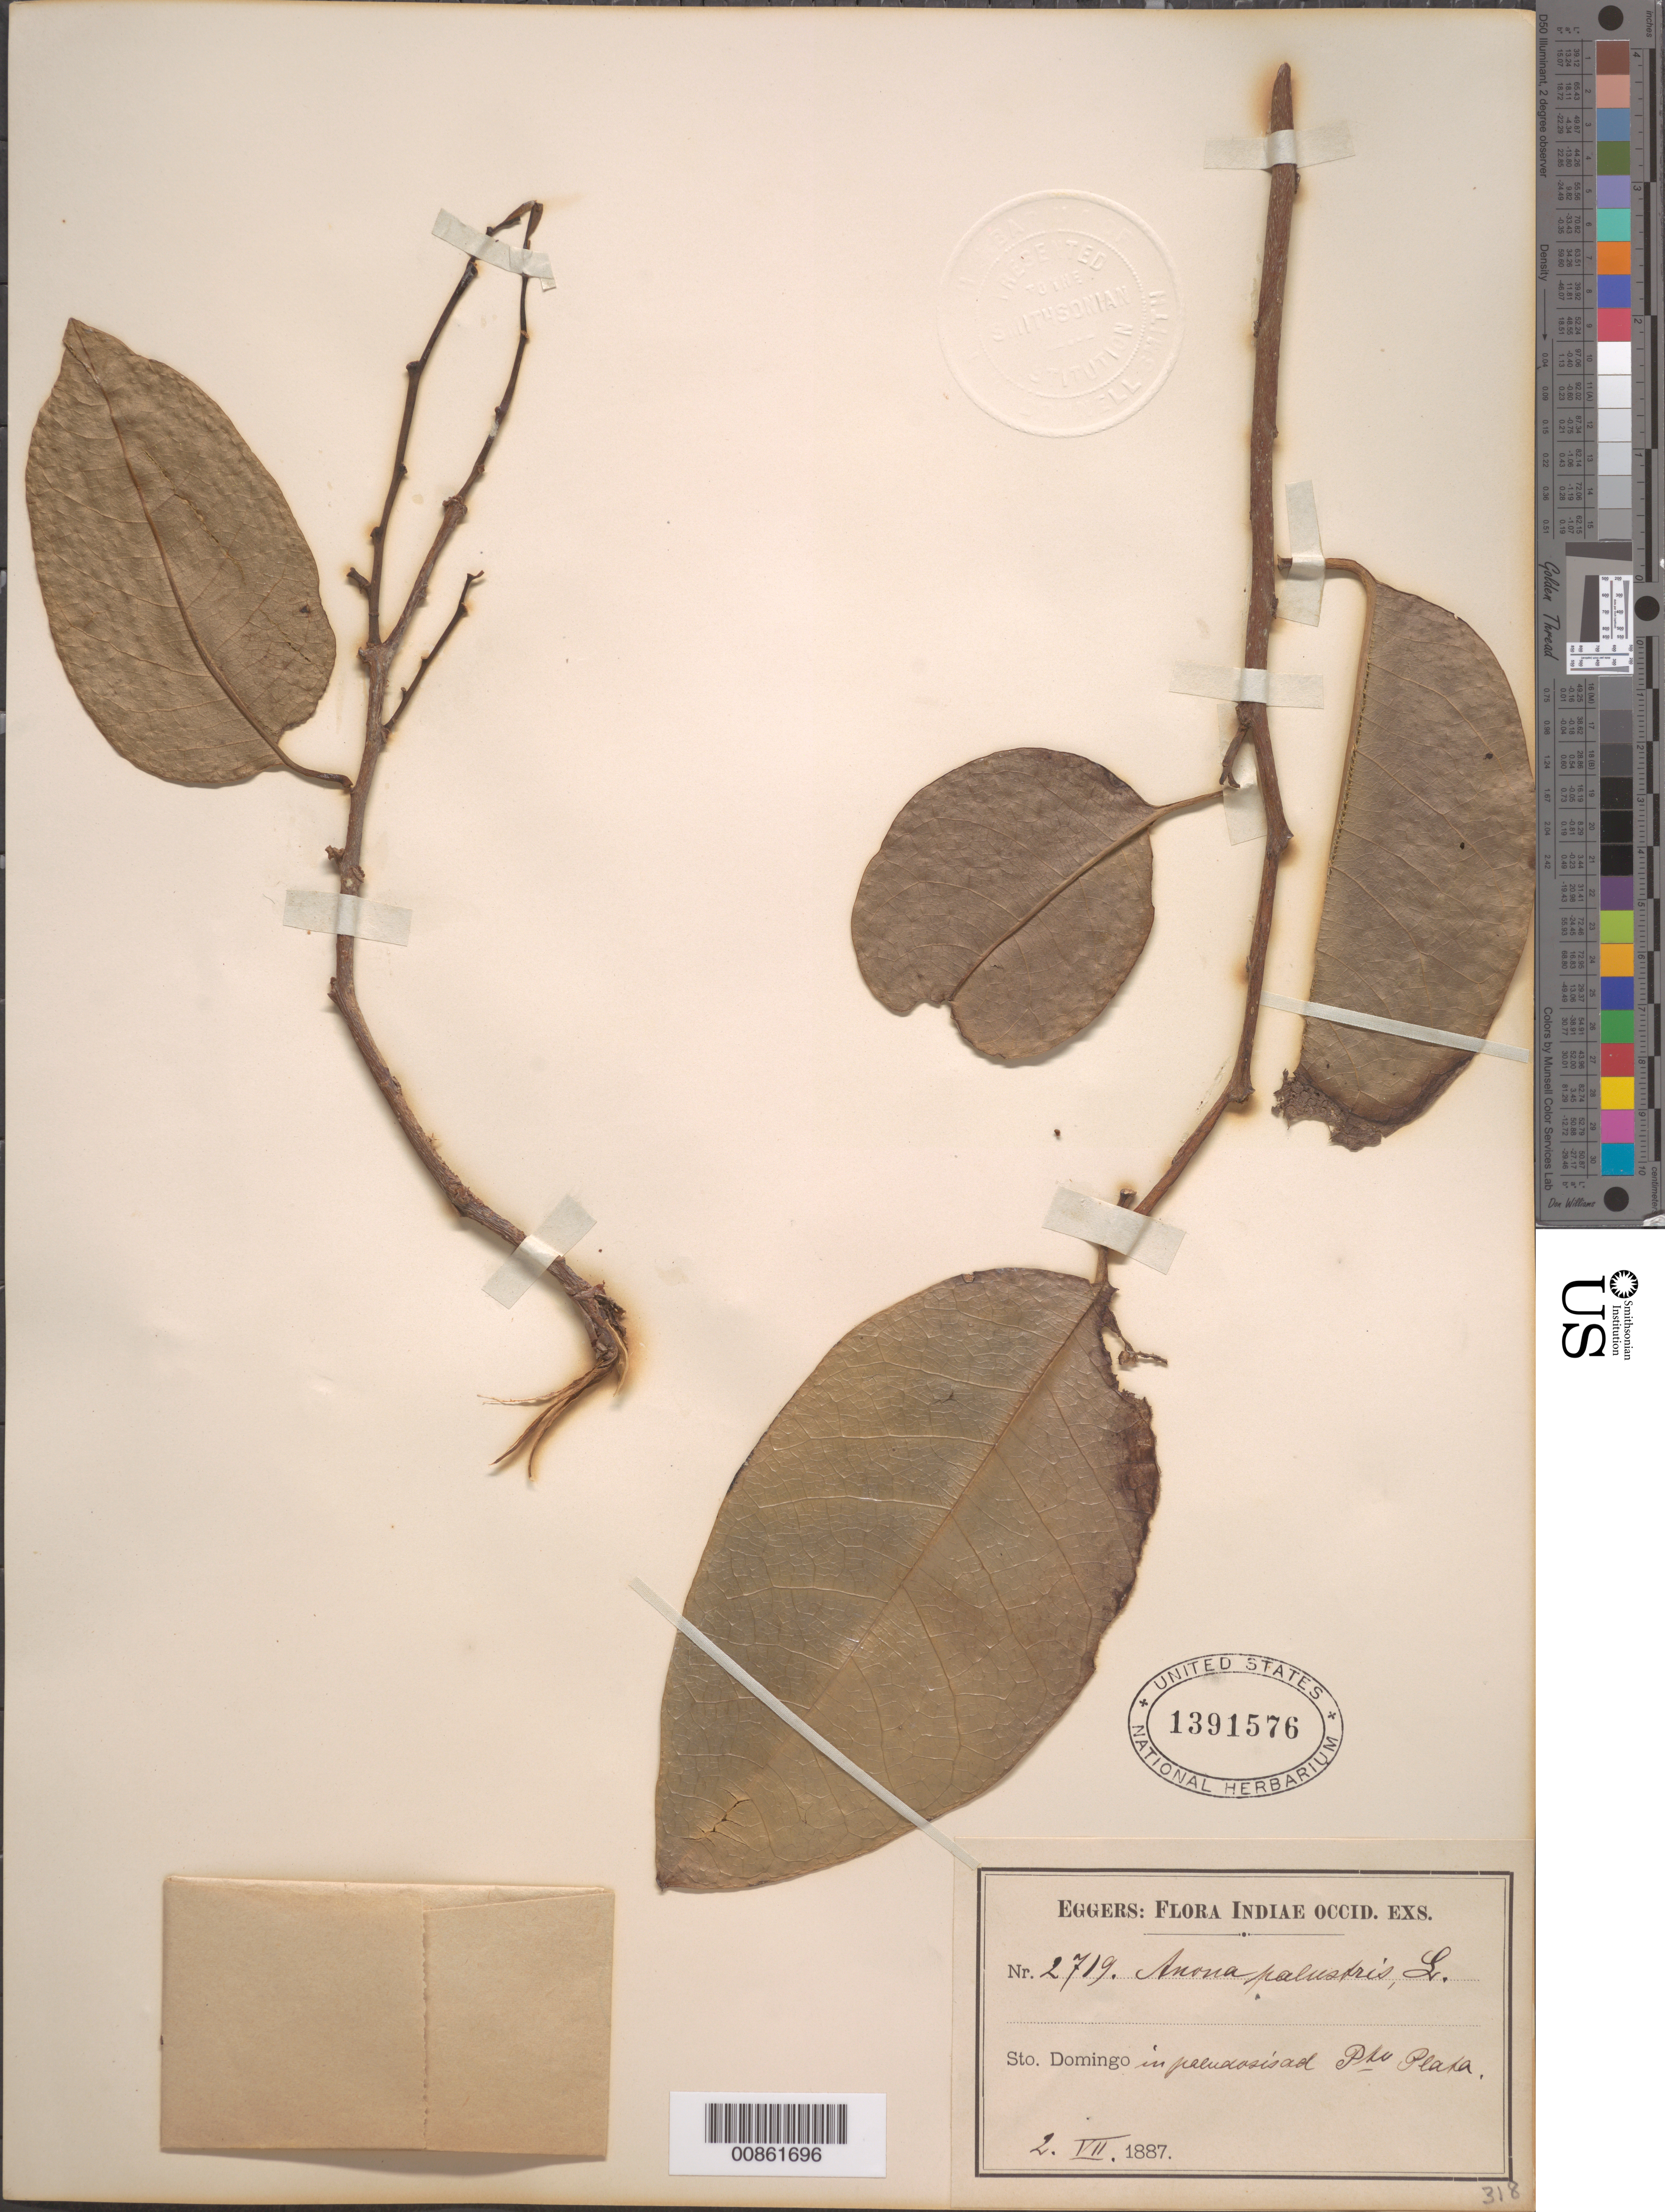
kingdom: Plantae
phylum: Tracheophyta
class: Magnoliopsida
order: Magnoliales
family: Annonaceae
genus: Annona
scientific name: Annona palustris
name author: L.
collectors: H. F. A. von Eggers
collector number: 2719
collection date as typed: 02 Jul 1887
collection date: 1887-07-02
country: Dominican Republic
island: Hispaniola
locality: Pto. Plata.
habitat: In paludosidad.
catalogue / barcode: US 1391576